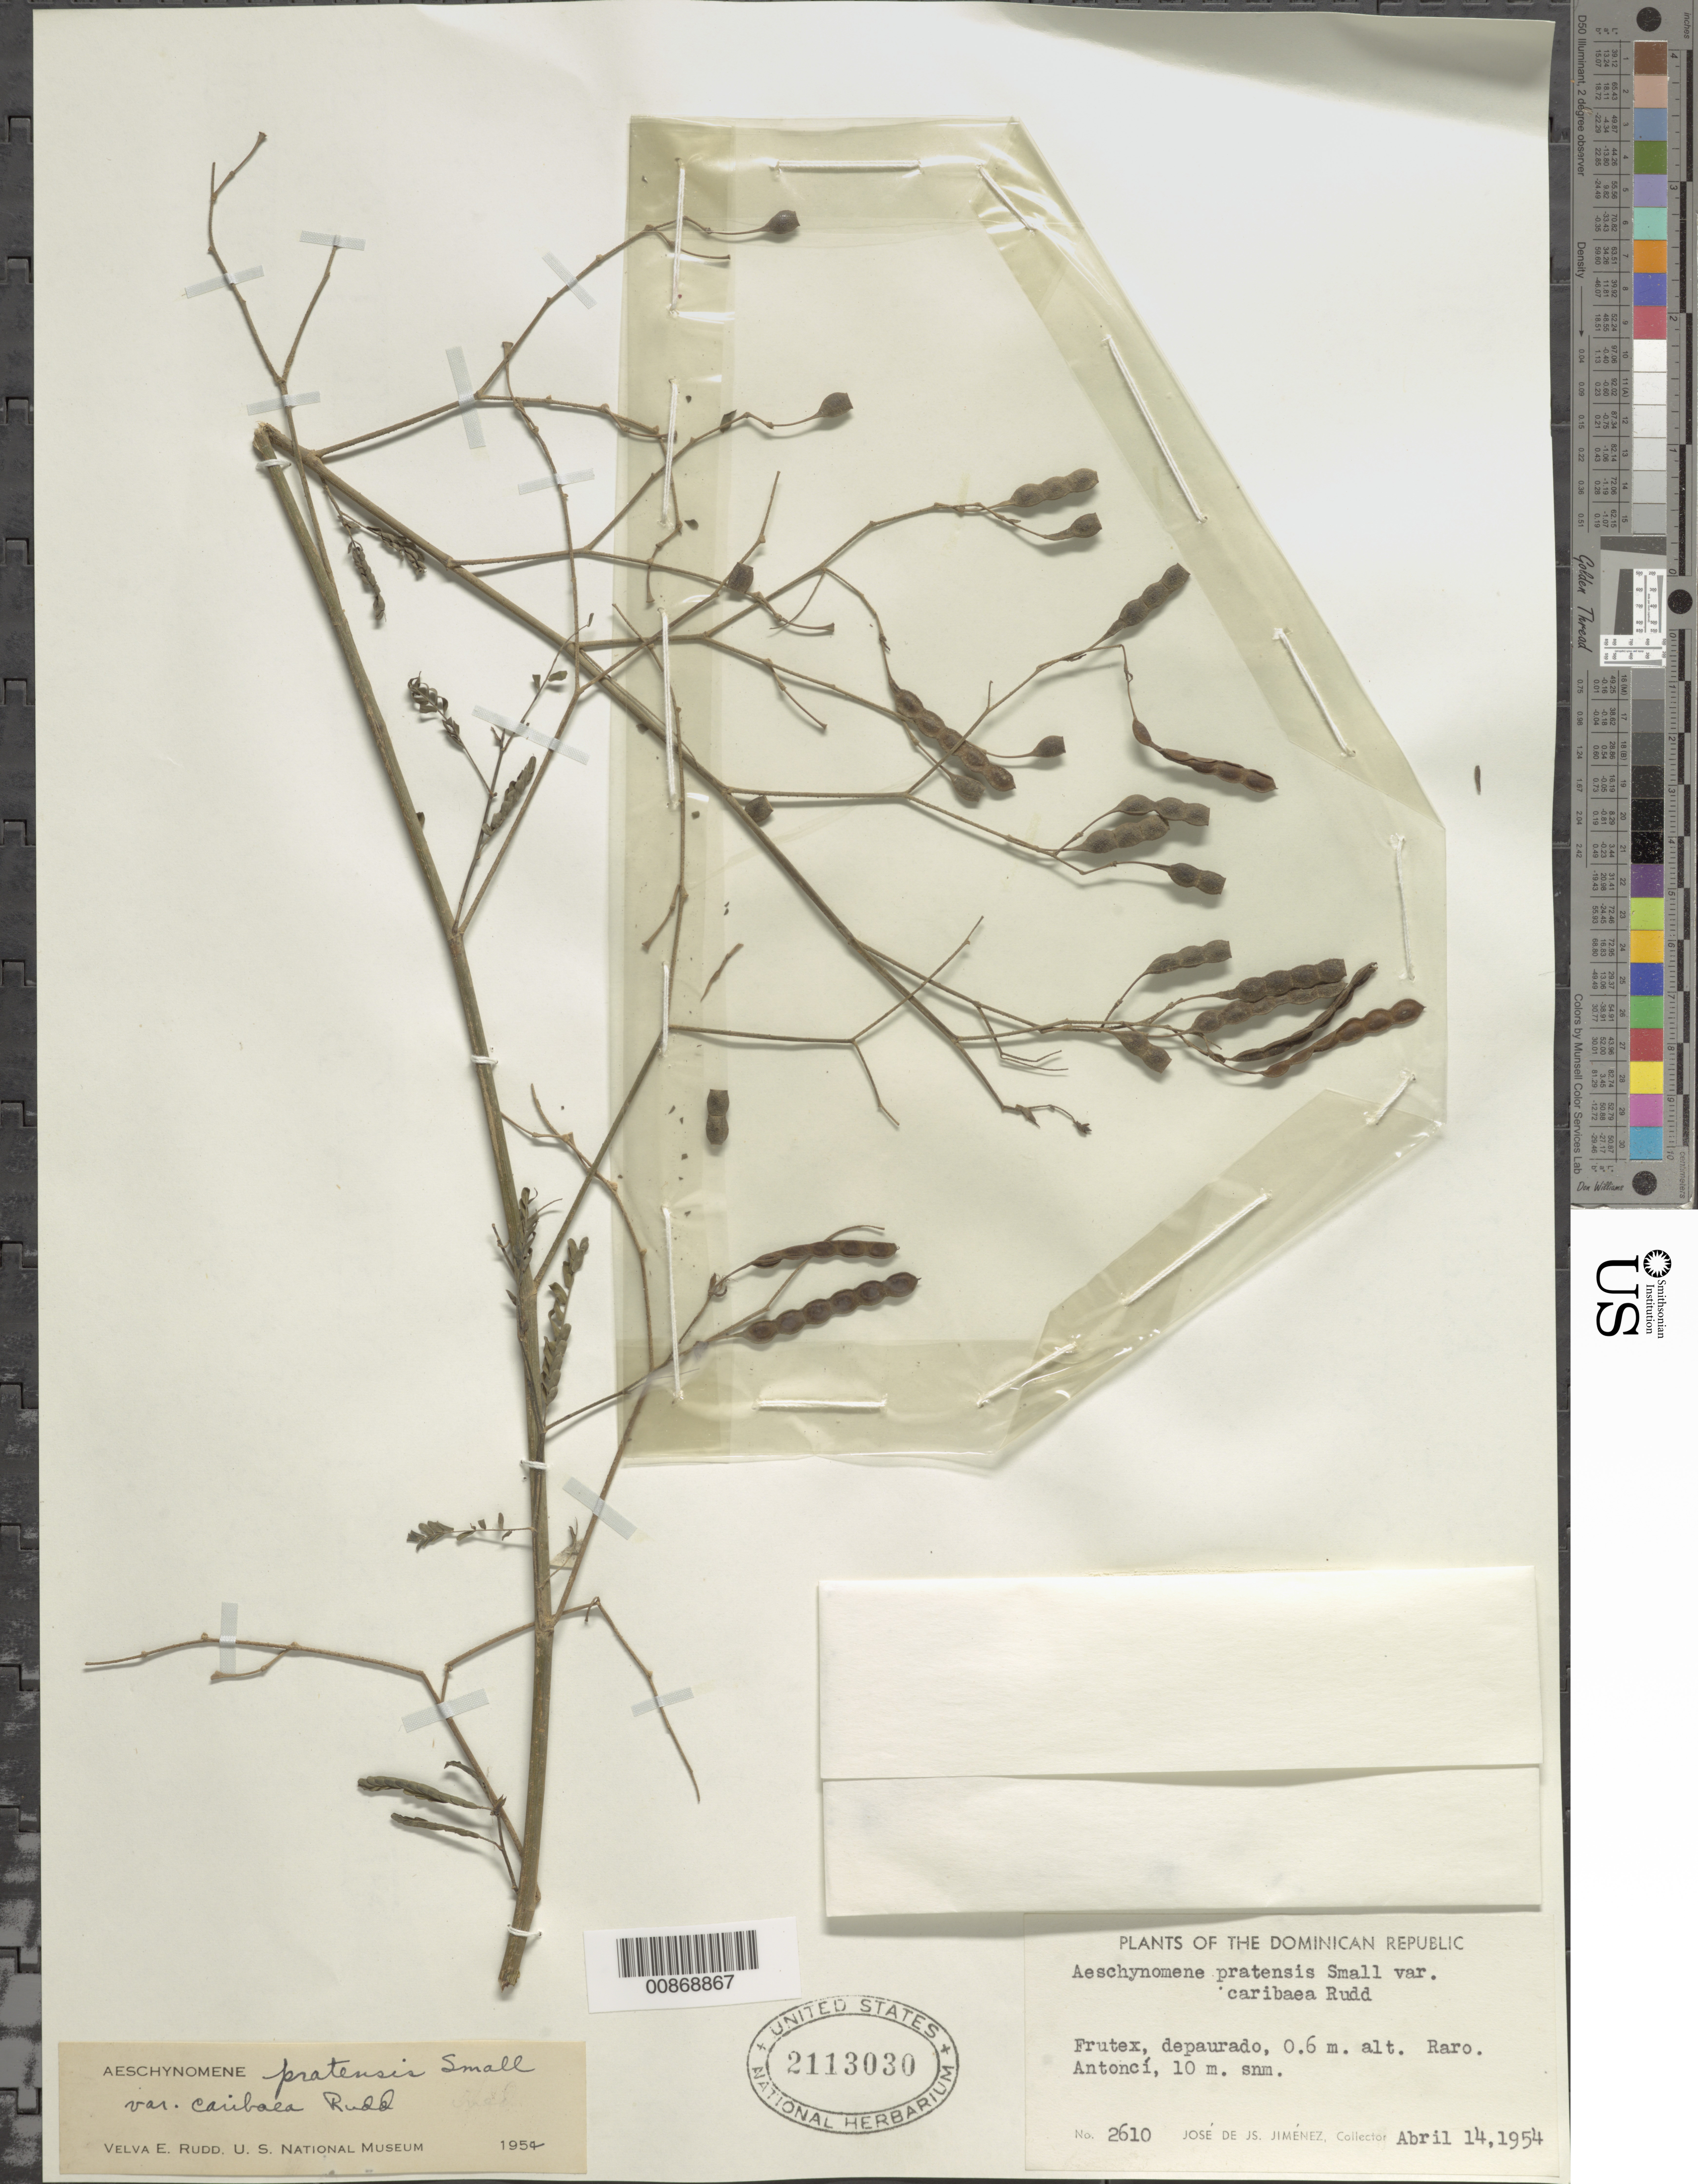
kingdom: Plantae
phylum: Tracheophyta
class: Magnoliopsida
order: Fabales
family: Fabaceae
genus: Aeschynomene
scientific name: Aeschynomene pratensis var. caribaea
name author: Rudd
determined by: Rudd, V. E.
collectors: J. J. Jiménez Almonte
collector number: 2610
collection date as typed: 14 Apr 1954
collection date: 1954-04-14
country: Dominican Republic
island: Hispaniola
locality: Antoncí.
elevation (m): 10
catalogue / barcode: US 2113030